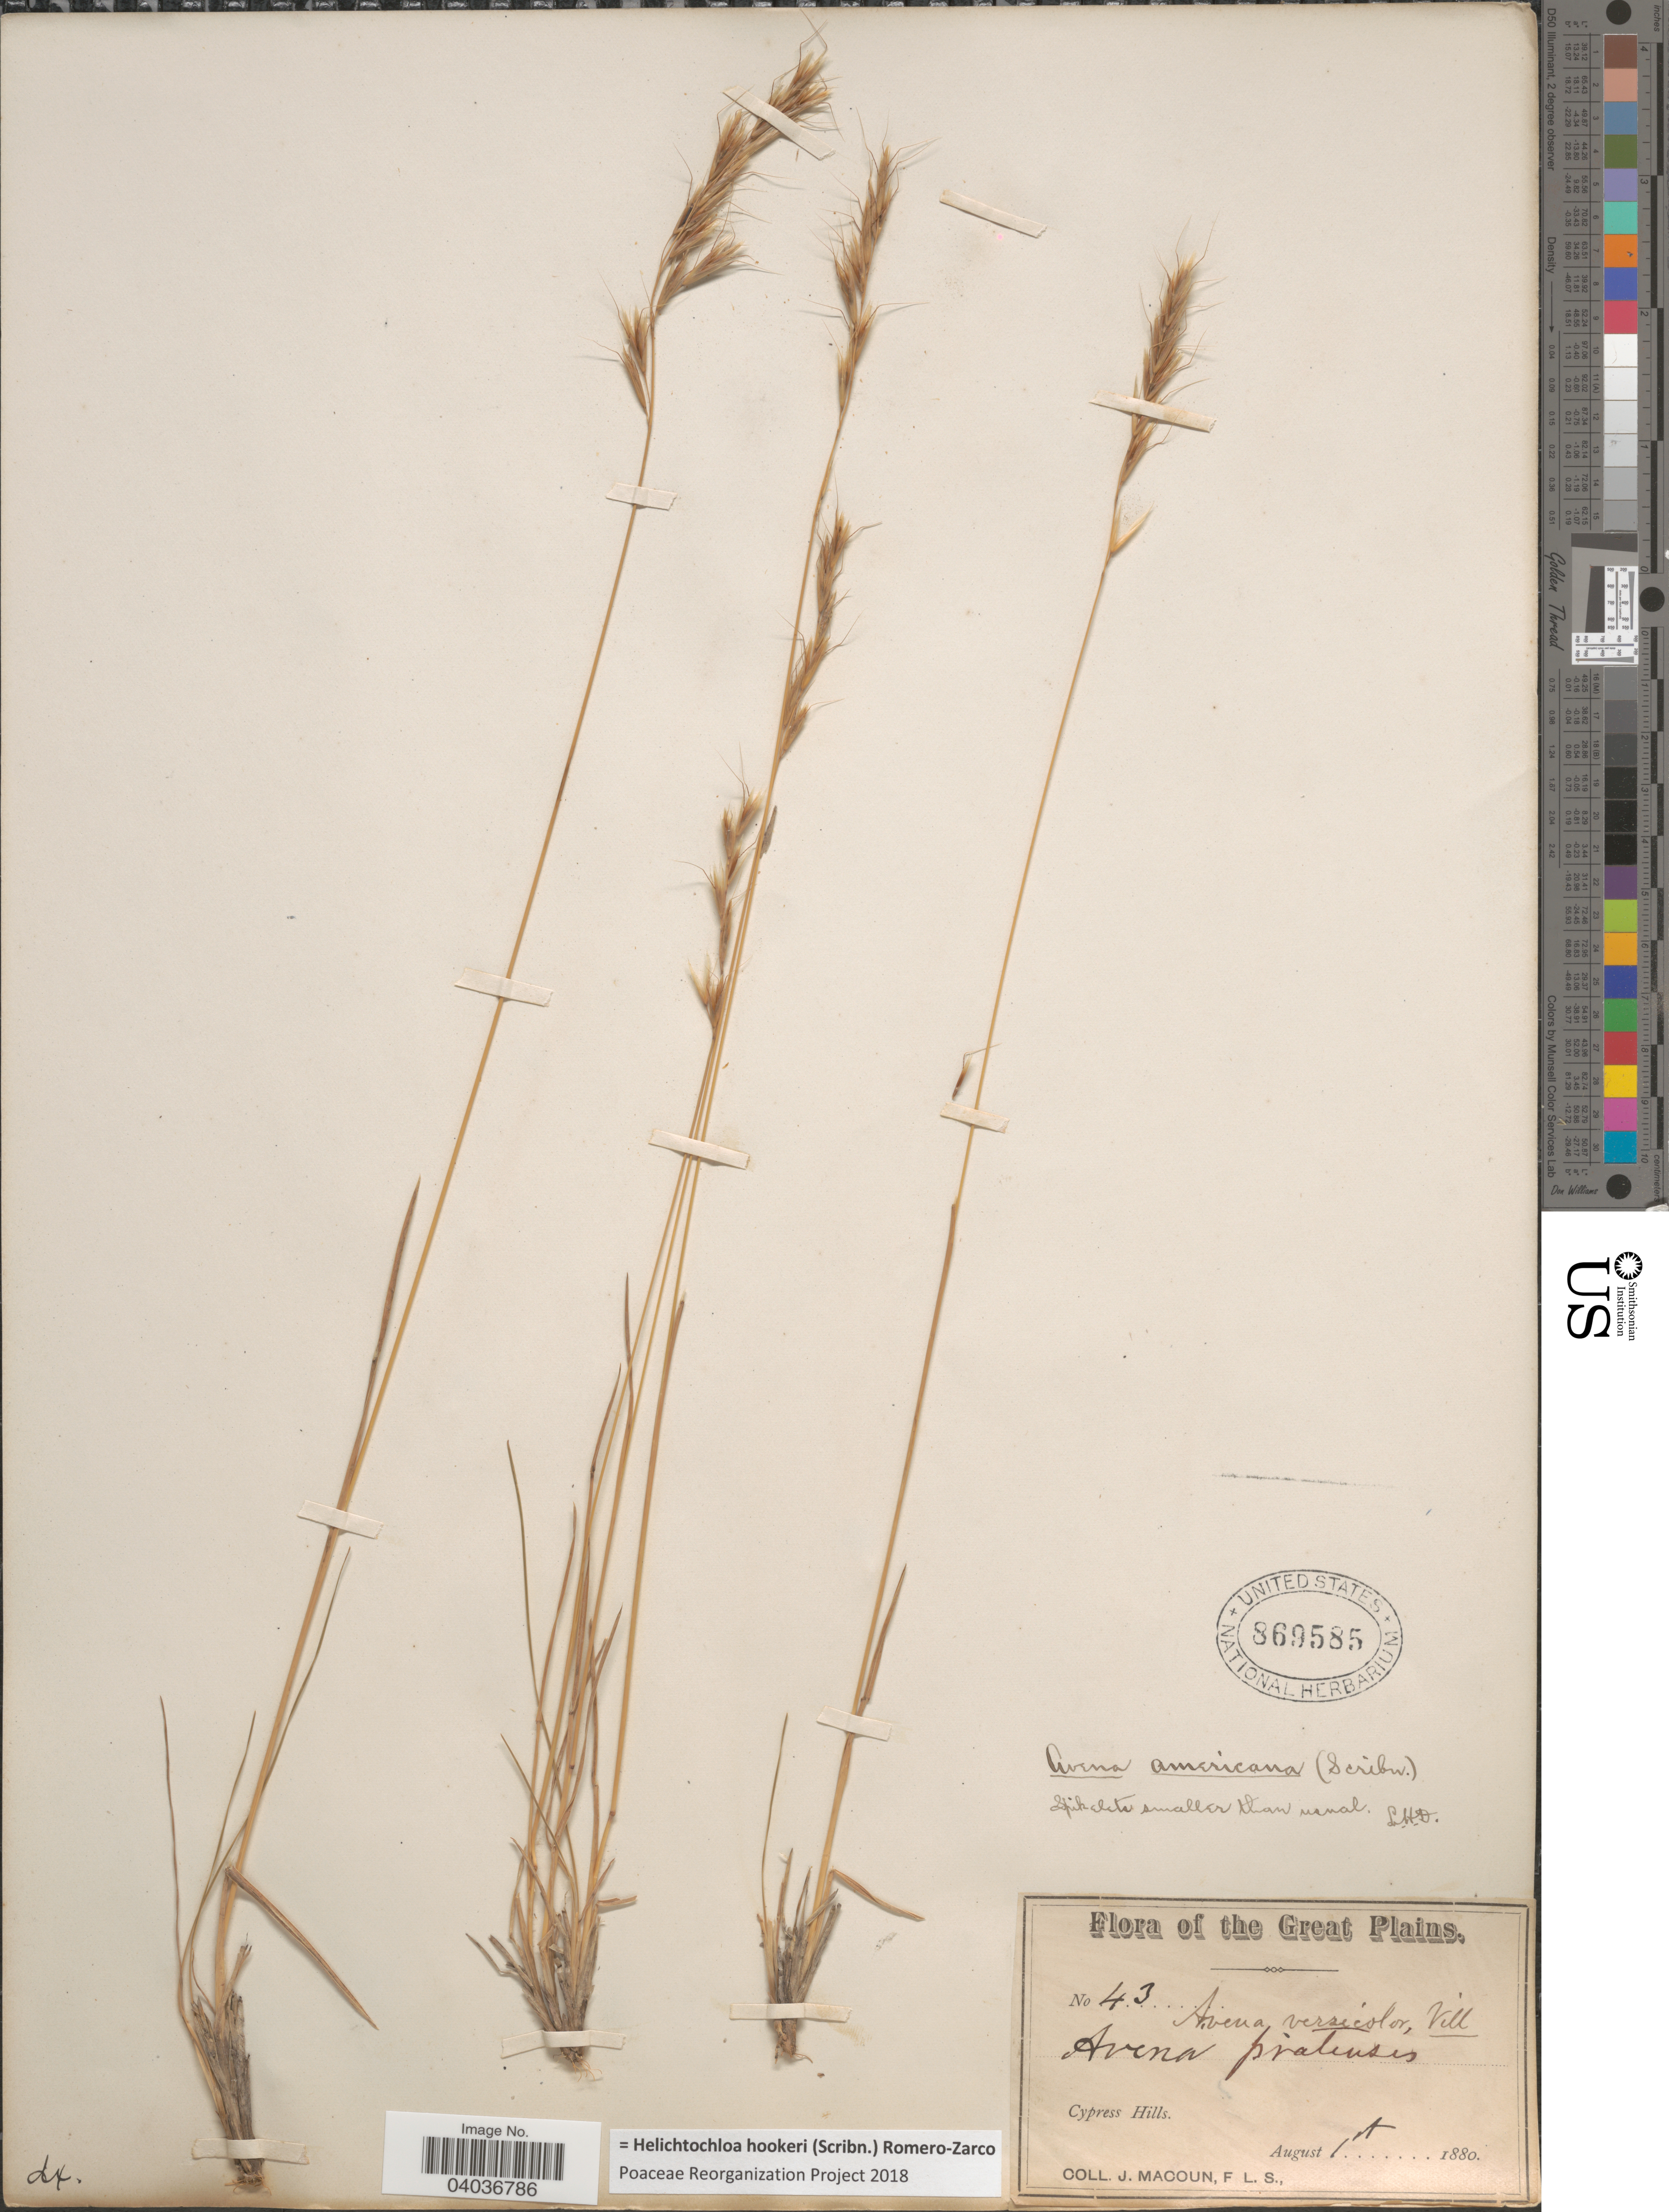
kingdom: Plantae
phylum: Tracheophyta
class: Liliopsida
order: Poales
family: Poaceae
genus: Helictochloa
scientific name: Helictochloa hookeri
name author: (Scribn.) Romero Zarco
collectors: J. Macoun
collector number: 43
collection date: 1880-08-01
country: Canada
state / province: Alberta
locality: The Great Plains. Cypress Hills.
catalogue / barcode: US 869585